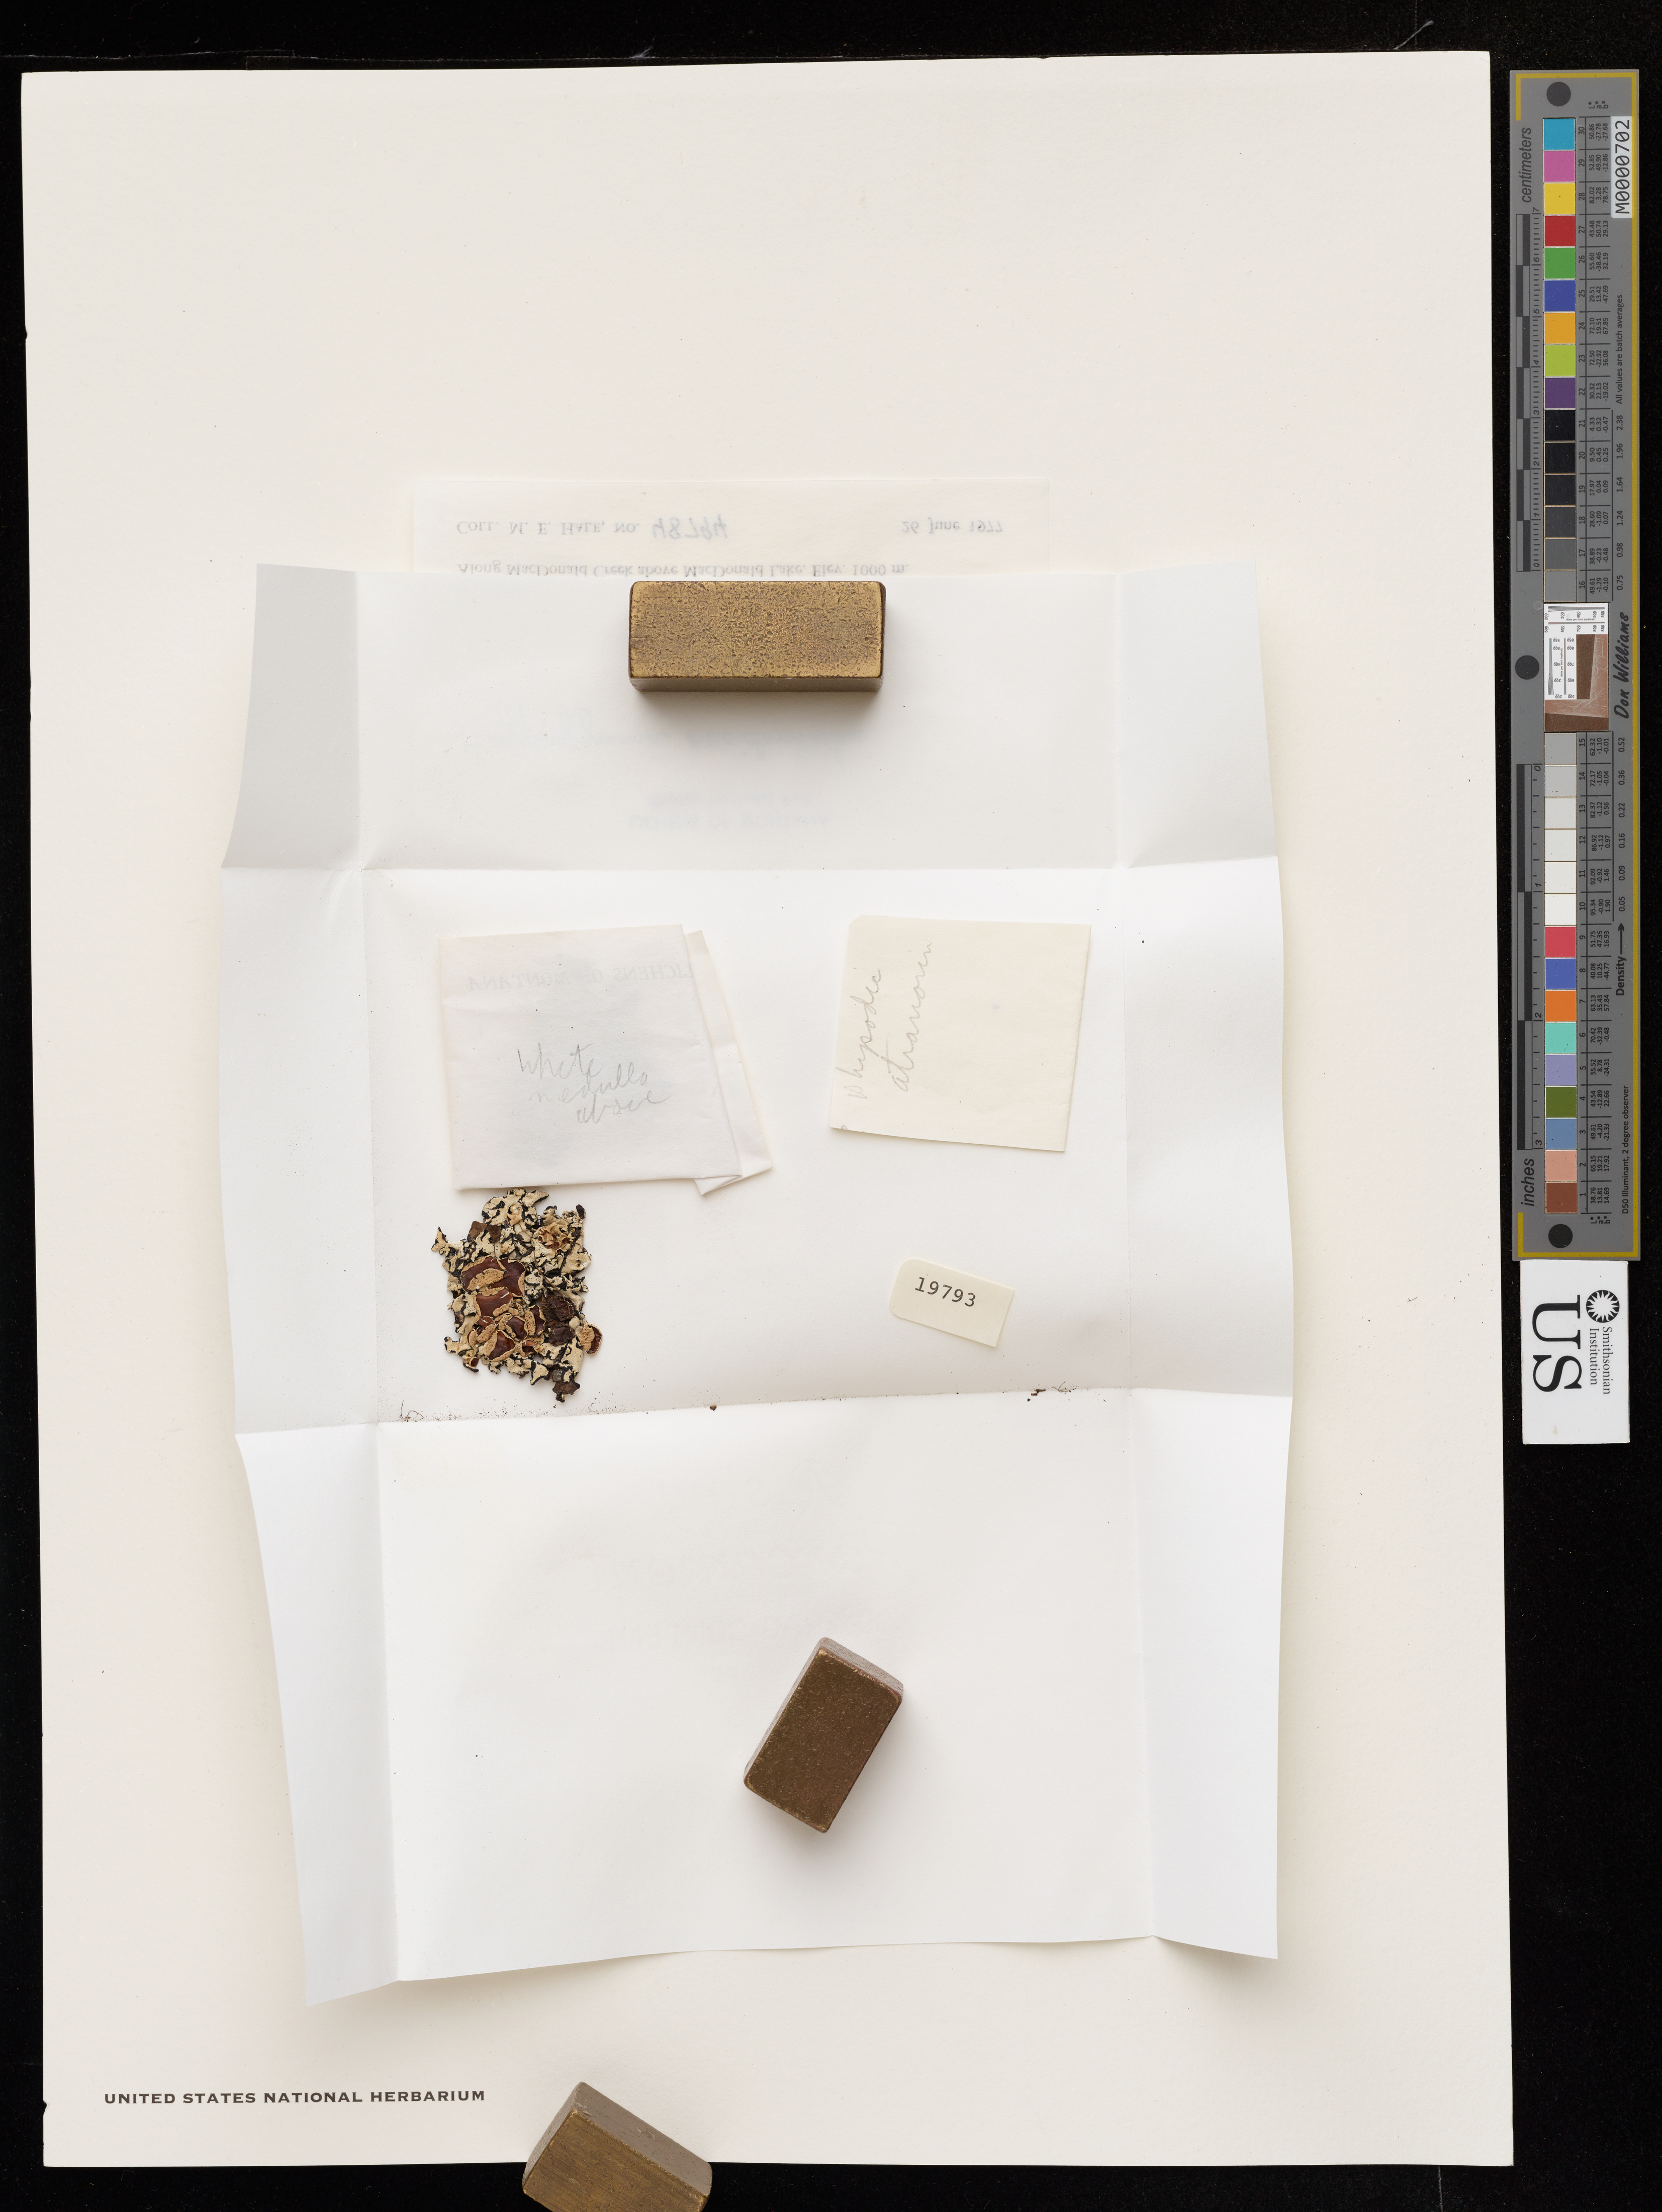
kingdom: Fungi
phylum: Ascomycota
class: Lecanoromycetes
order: Lecanorales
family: Parmeliaceae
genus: Hypogymnia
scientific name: Hypogymnia occidentalis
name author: L.H. Pike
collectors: M. Hale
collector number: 48794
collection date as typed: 26 Jun 1977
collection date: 1977-06-26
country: United States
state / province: Montana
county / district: Flathead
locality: Glacier Nat'l. Park, MacDonald Lake area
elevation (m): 0